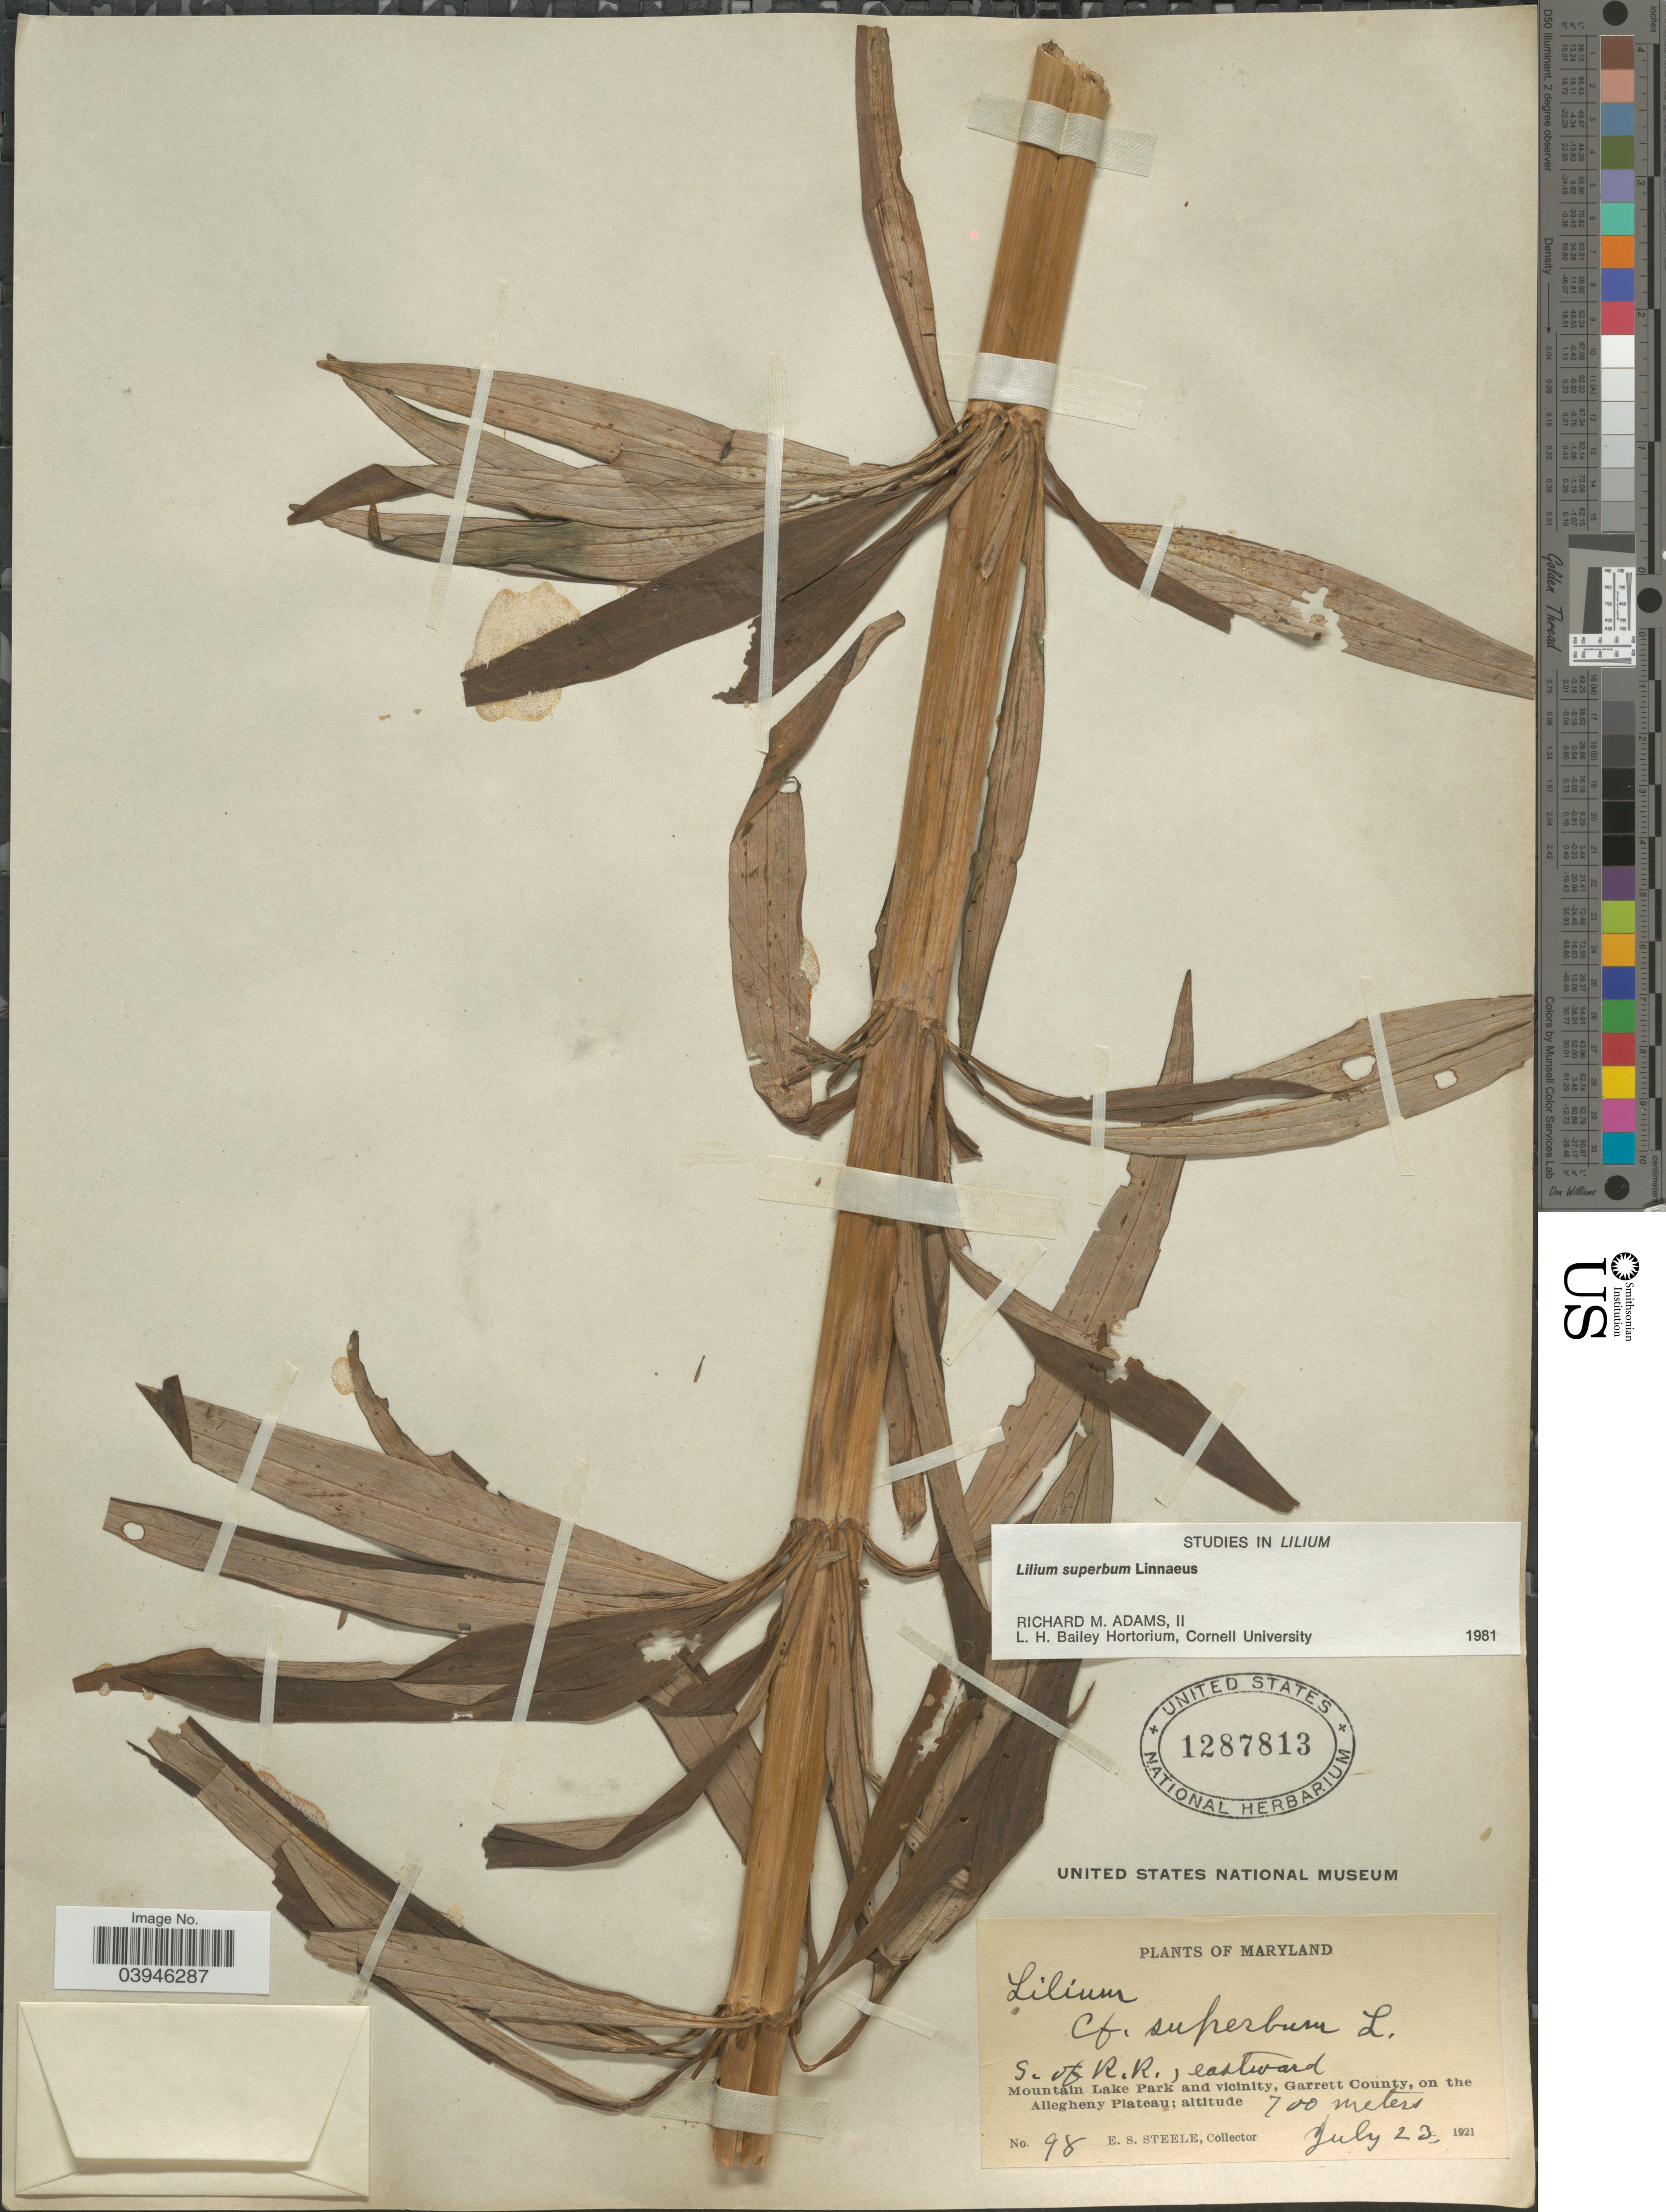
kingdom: Plantae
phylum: Tracheophyta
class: Liliopsida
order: Liliales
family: Liliaceae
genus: Lilium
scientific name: Lilium superbum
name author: L.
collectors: E. Steele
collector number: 98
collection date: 1921-07-23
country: United States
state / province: Maryland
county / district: Garrett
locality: S. of R. R., eastward. Mountain Lake Park and vicinity, Garrett County, on the Allegheny Plateau.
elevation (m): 700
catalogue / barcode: US 1287813